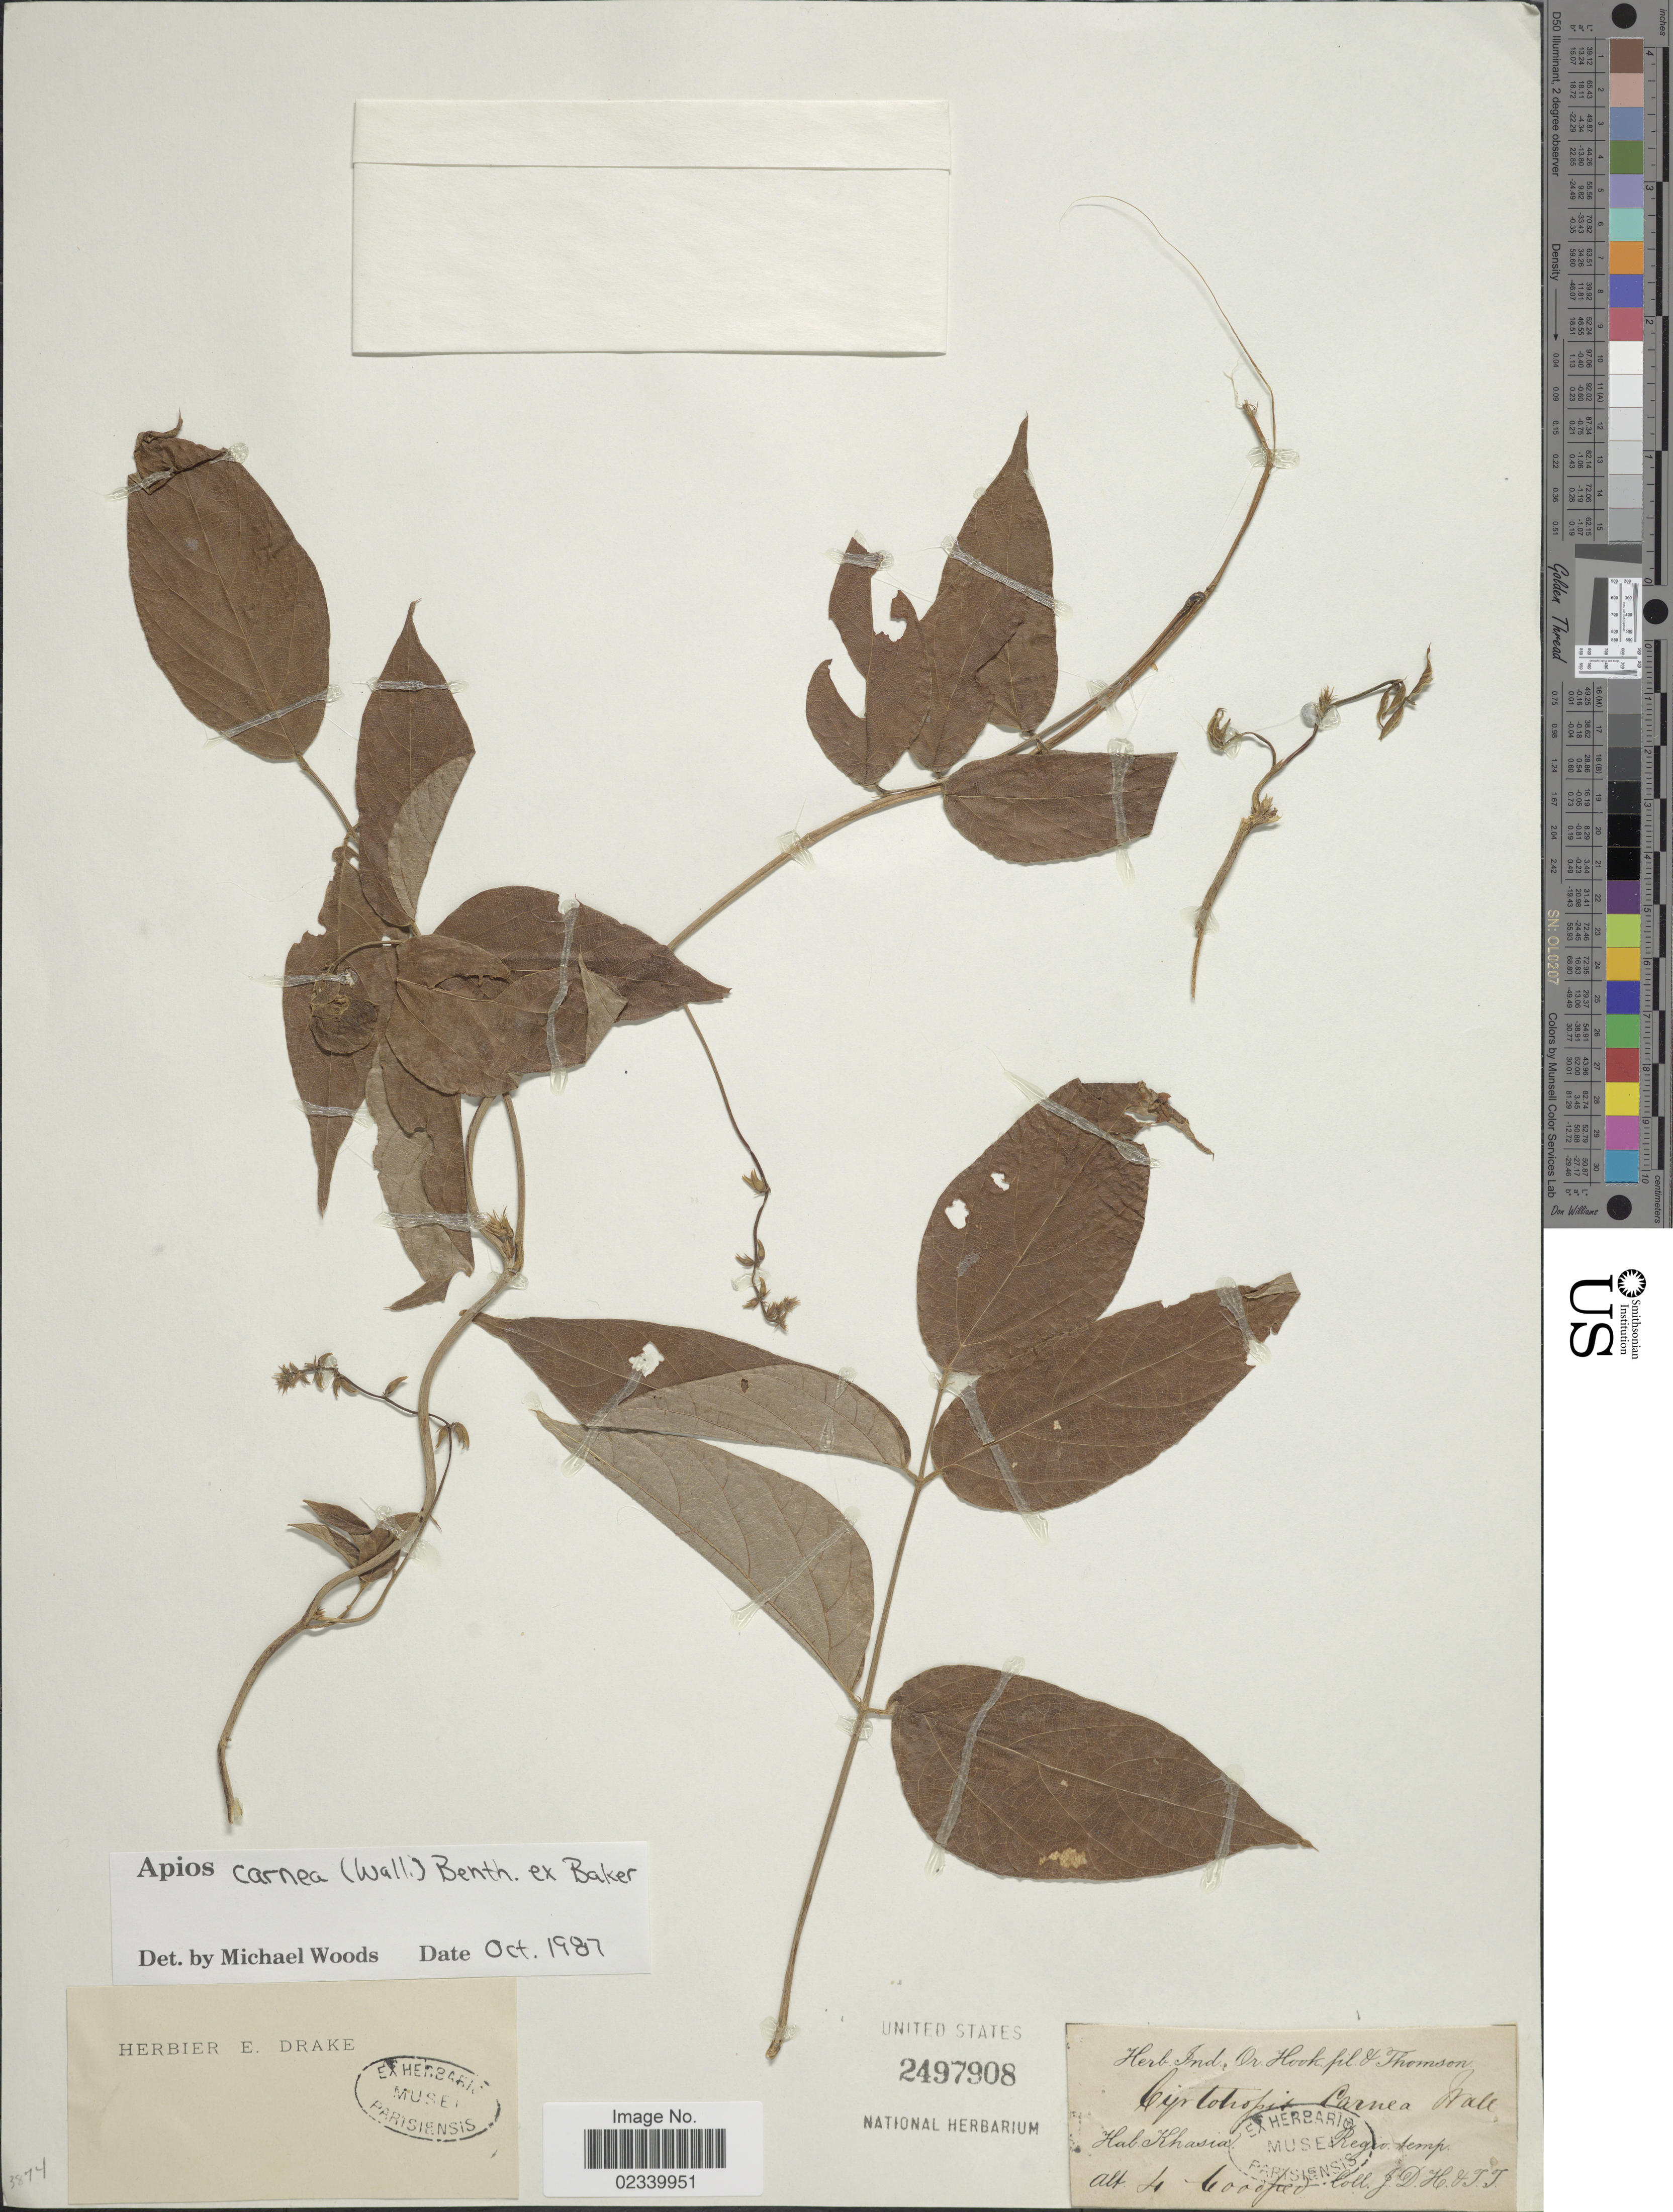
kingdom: Plantae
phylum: Tracheophyta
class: Magnoliopsida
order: Fabales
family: Fabaceae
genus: Apios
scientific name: Apios carnea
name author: (Wall.) Benth. ex Baker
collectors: J. D. Hooker & T. Thomson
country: India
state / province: Meghalaya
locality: Khasia, Regio tempo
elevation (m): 122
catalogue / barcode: US 2497908